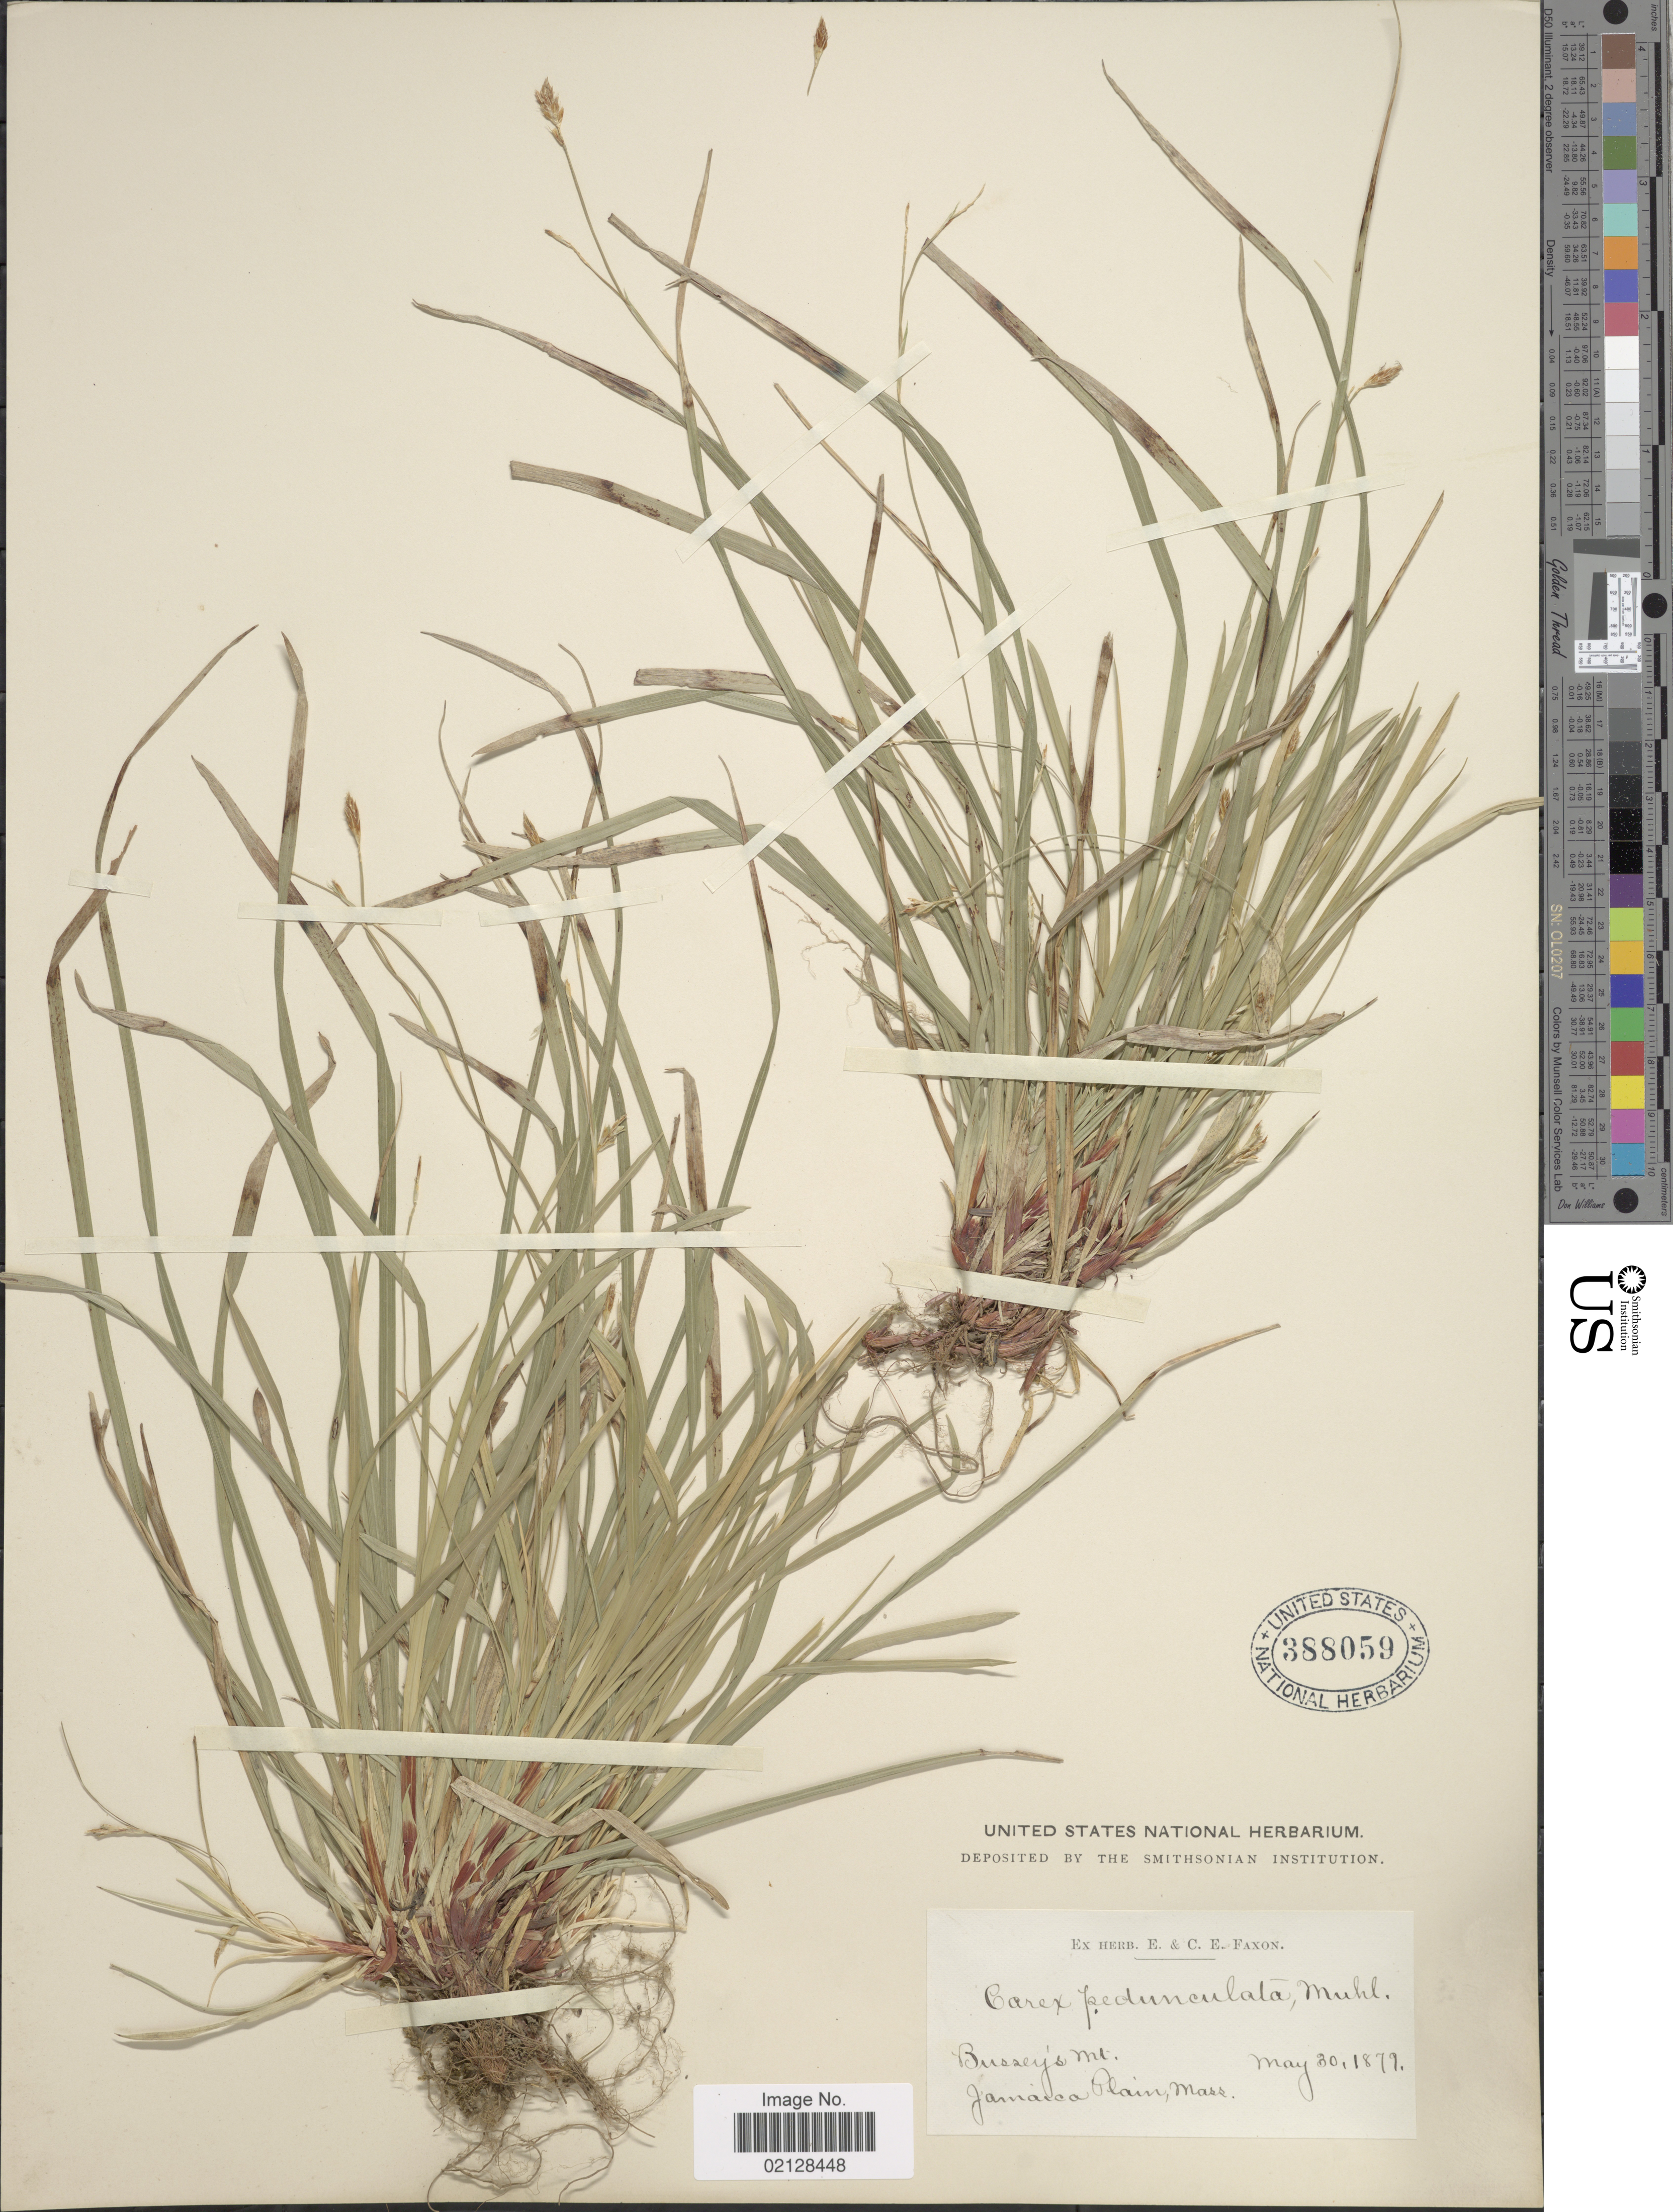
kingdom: Plantae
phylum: Tracheophyta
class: Liliopsida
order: Poales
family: Cyperaceae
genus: Carex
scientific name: Carex pedunculata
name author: Muhl. ex Willd.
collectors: ex herb. E. & C.E. Faxon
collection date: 1879-05-30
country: United States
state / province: Massachusetts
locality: Bussey's Mt., Jamaica Plain, Mass.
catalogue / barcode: US 388059